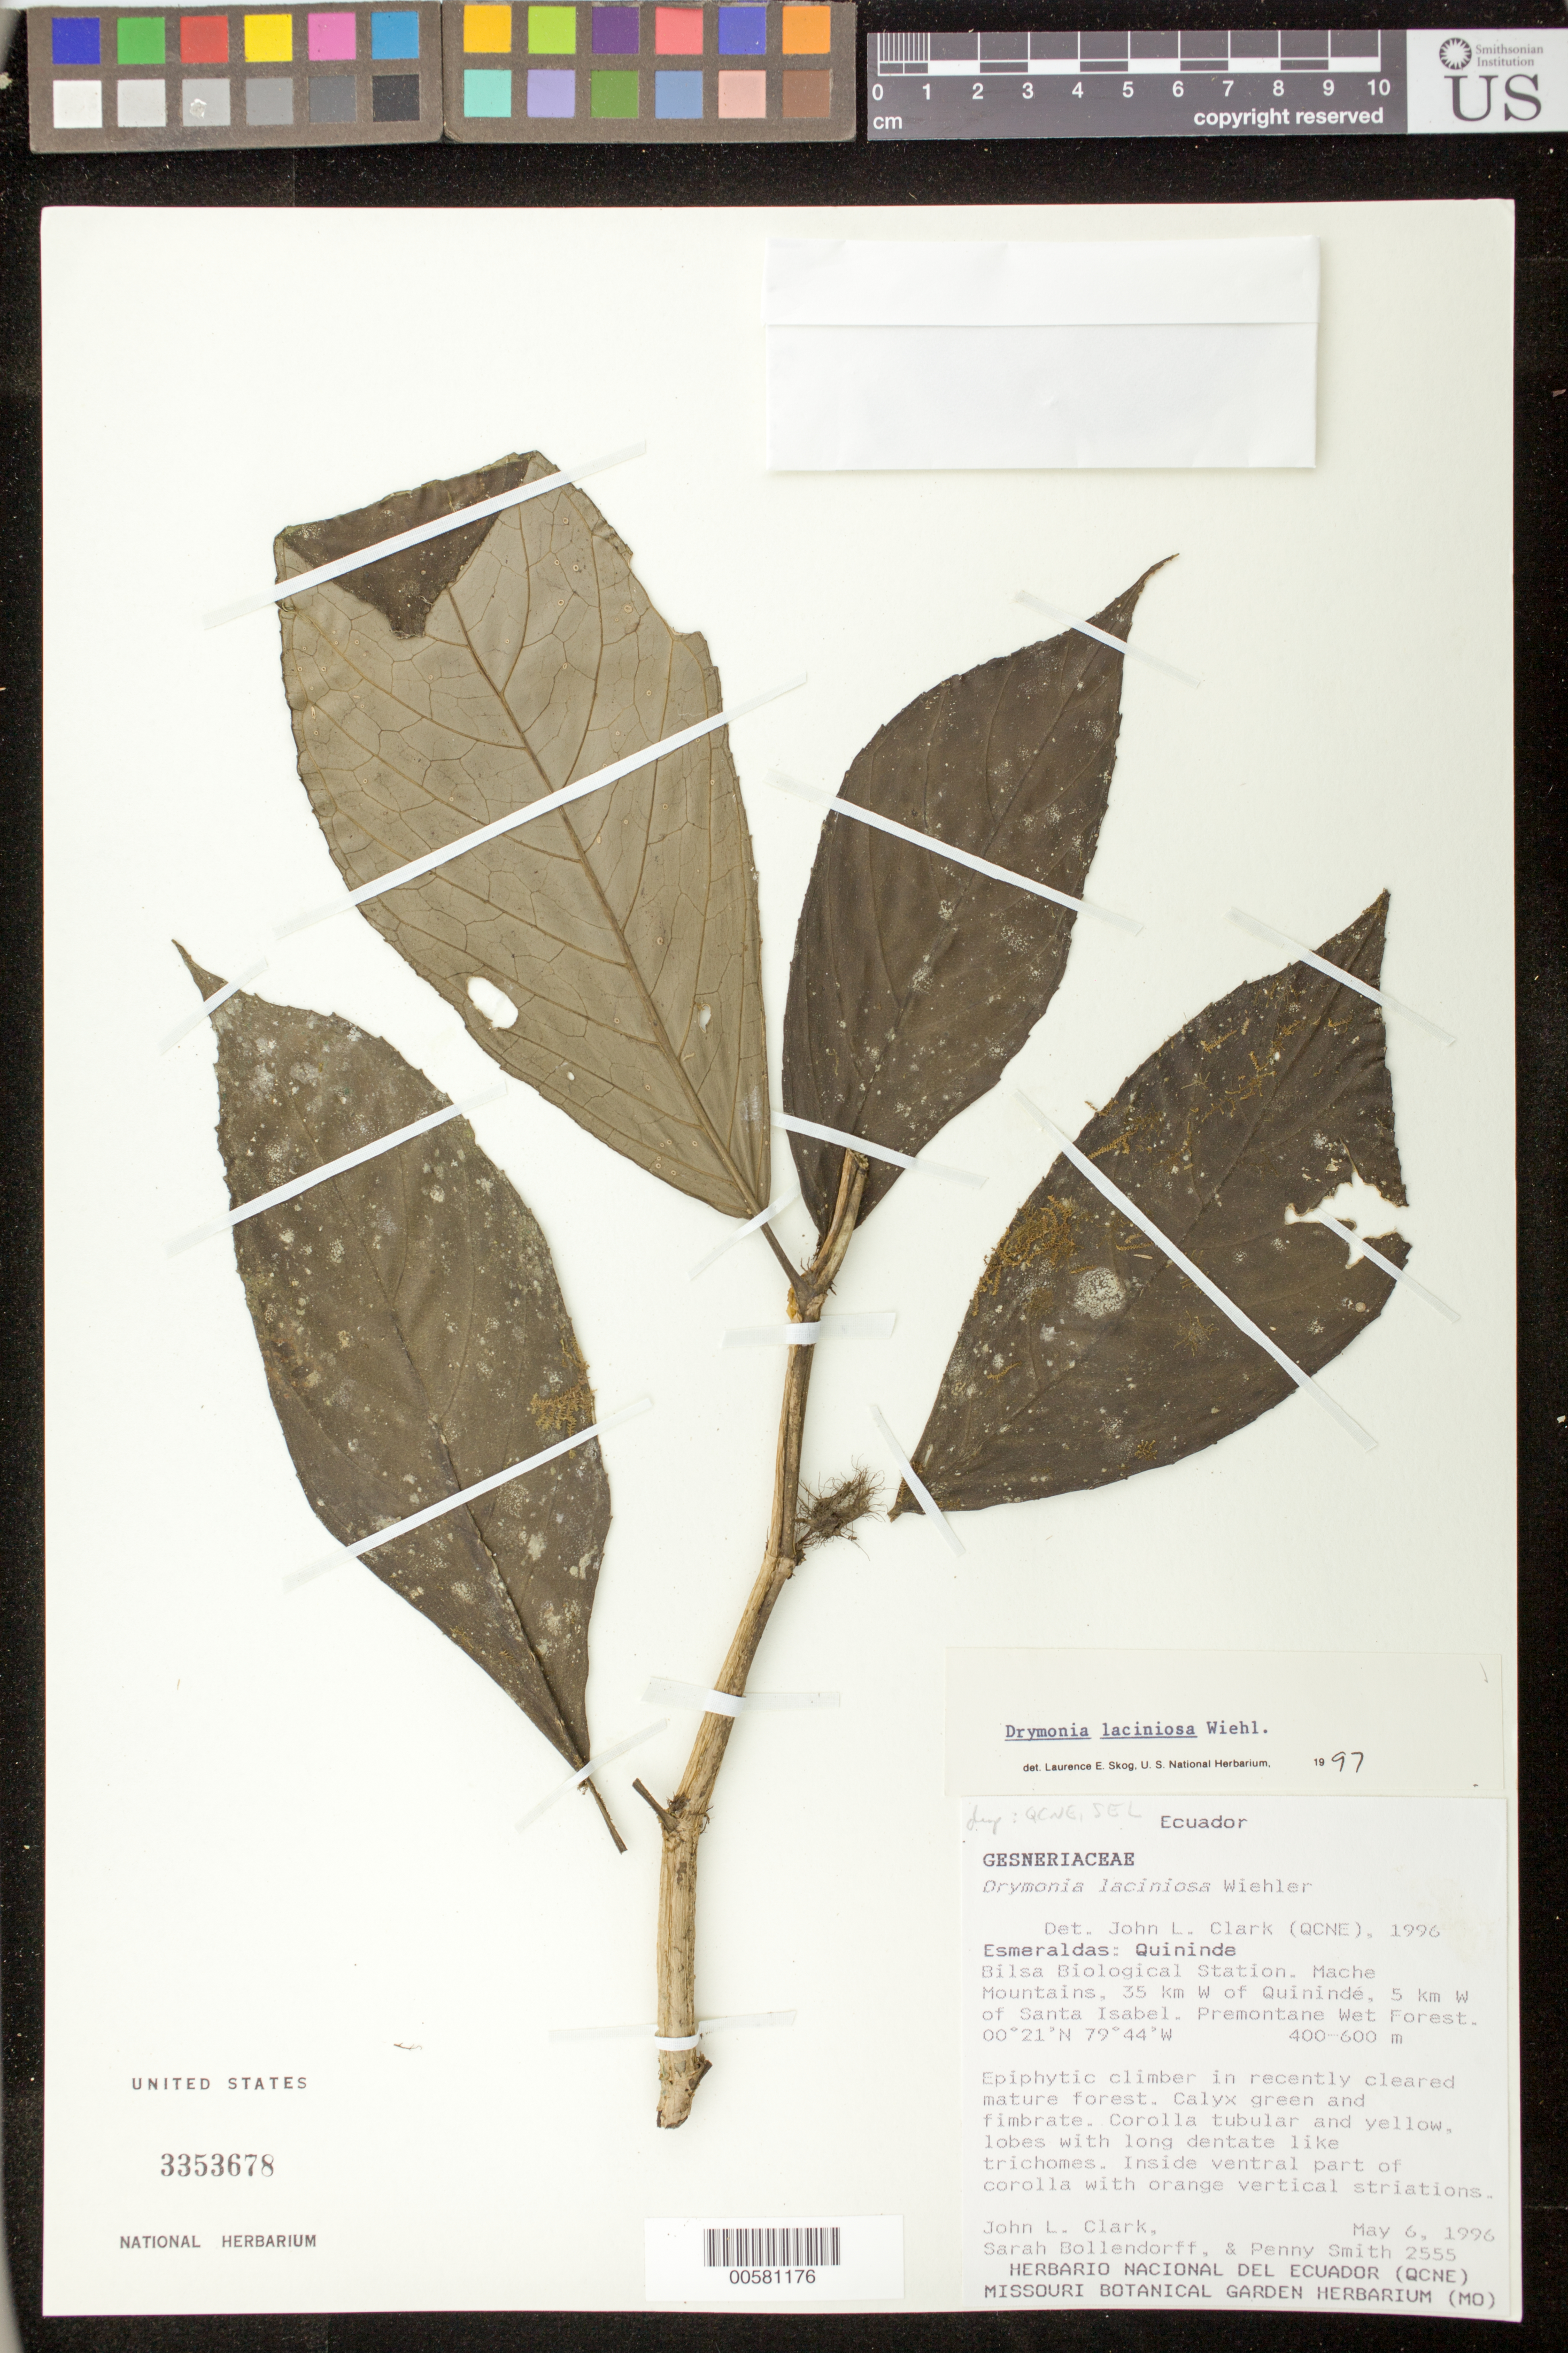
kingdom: Plantae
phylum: Tracheophyta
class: Magnoliopsida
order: Lamiales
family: Gesneriaceae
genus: Drymonia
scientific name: Drymonia laciniosa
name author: Wiehler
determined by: Skog, Laurence E.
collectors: J. L. Clark, S. Bollendorff & P. Smith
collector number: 2555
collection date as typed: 06 May 1996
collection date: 1996-05-06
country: Ecuador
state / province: Esmeraldas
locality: Quininde. Bilsa Biological Station, Mache Mountains, 35 km W of Quinindé, 5 km W of Santa Isabel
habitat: Premontane wet forest; in recently cleared mature forest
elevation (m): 400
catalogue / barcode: US 3353678